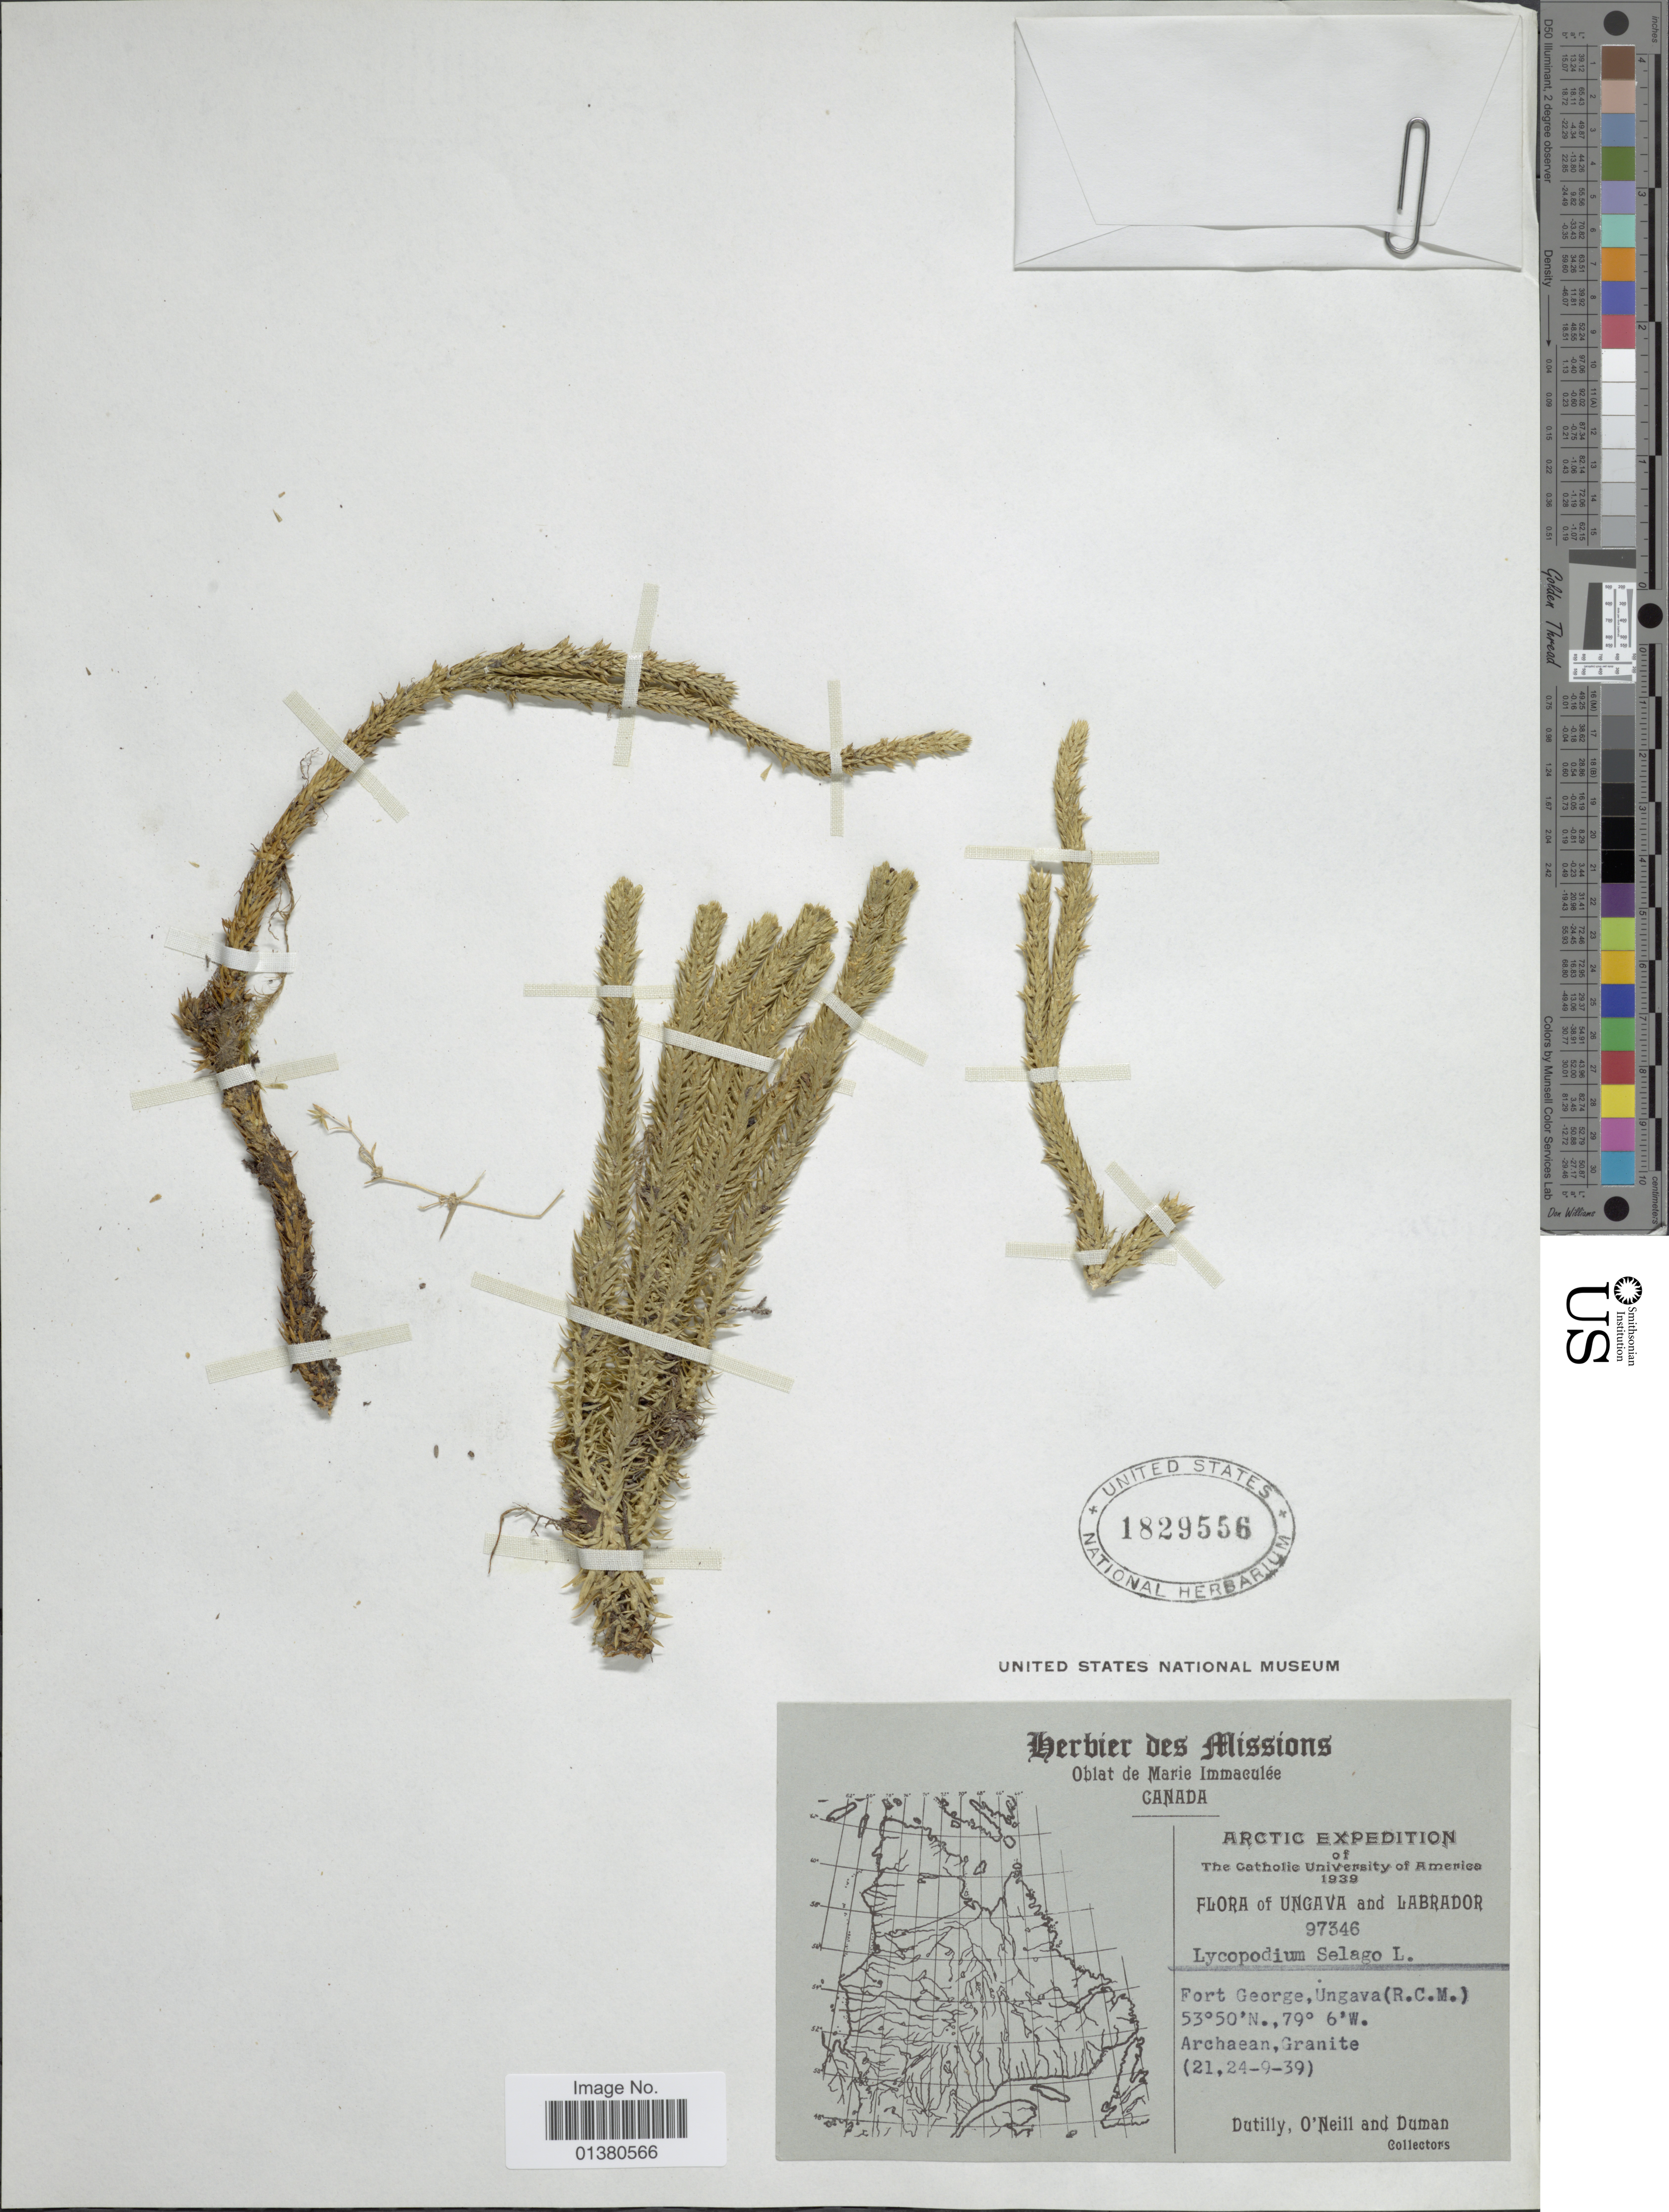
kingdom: Plantae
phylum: Tracheophyta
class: Lycopodiopsida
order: Lycopodiales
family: Lycopodiaceae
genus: Huperzia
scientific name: Huperzia selago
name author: (L.) Bernh. ex Schrank & Mart.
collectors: D. O'neill & -. Duman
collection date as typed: Transcribed d/m/y: 21/9/39 to 24/9/39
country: Canada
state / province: Newfoundland and Labrador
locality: Ungava and Labrador, Fort George, Ungava (R.C.M.), Archaean, Granite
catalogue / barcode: US 1829556